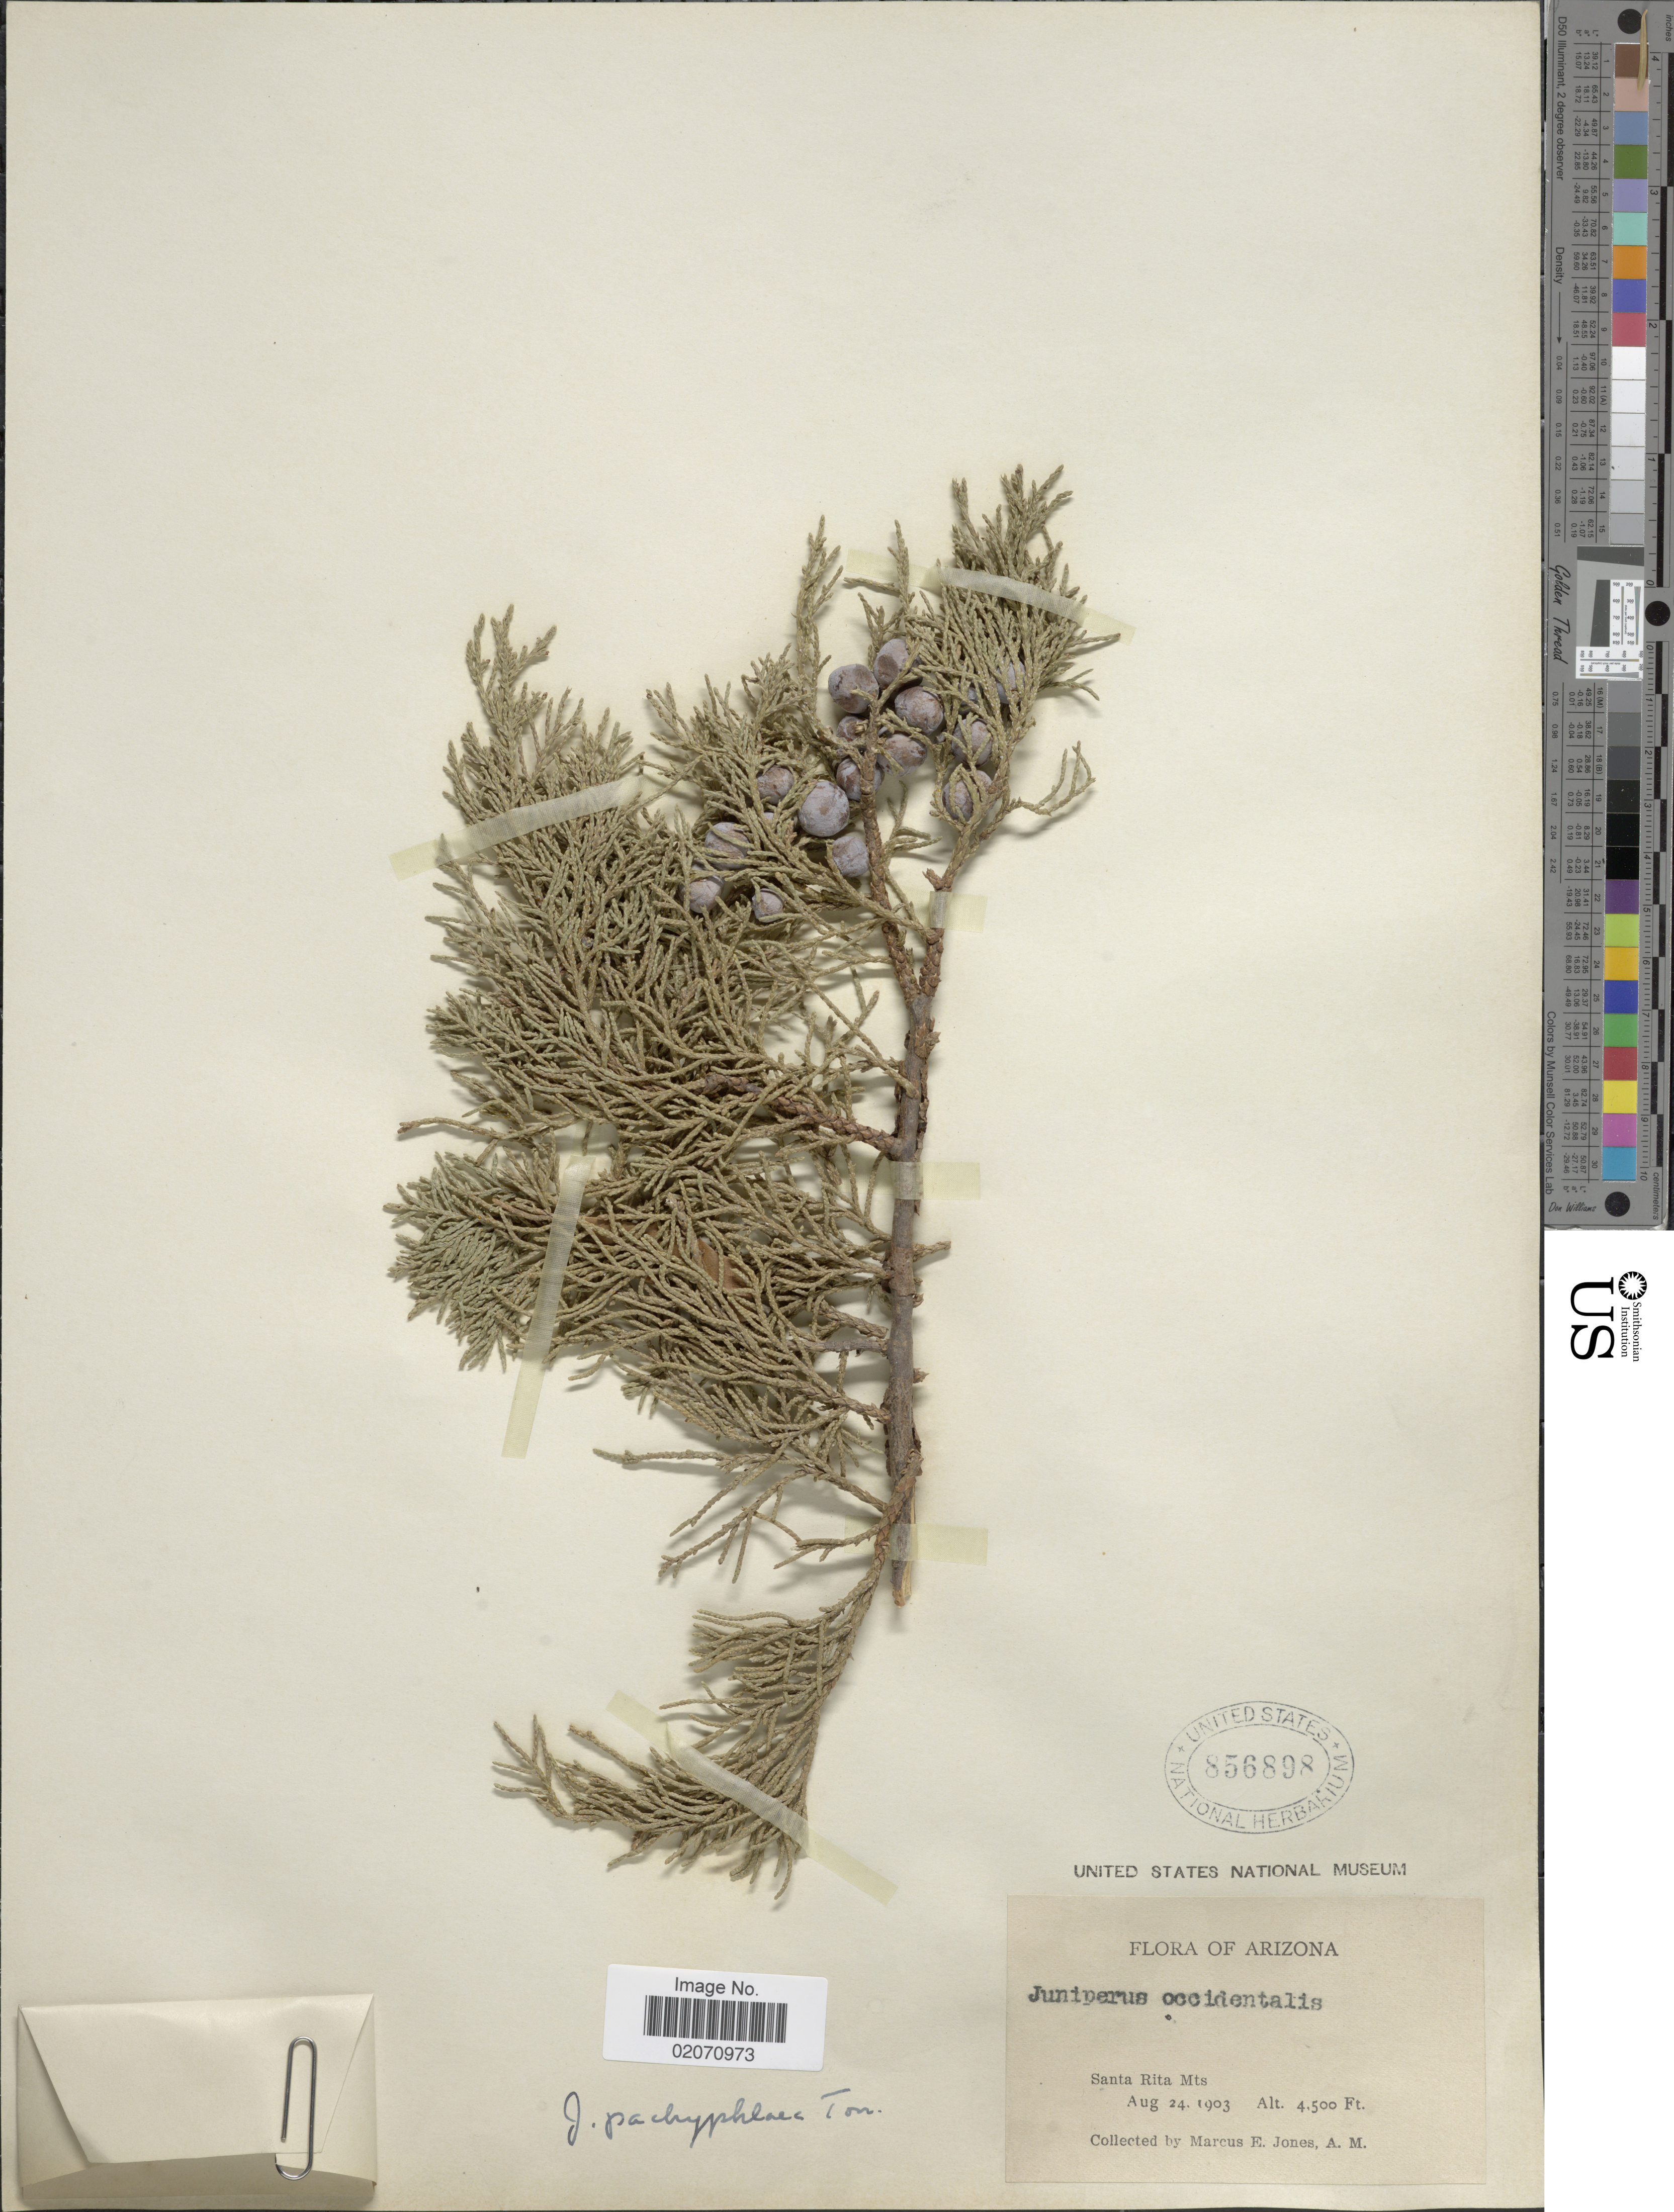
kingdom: Plantae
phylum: Tracheophyta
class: Pinopsida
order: Pinales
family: Cupressaceae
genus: Juniperus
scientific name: Juniperus deppeana var. pachyphlaea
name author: (Torr.) Martínez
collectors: M. E. Jones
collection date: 1903-08-24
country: United States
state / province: Arizona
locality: Santa Rita Mts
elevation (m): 1372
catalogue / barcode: US 856898